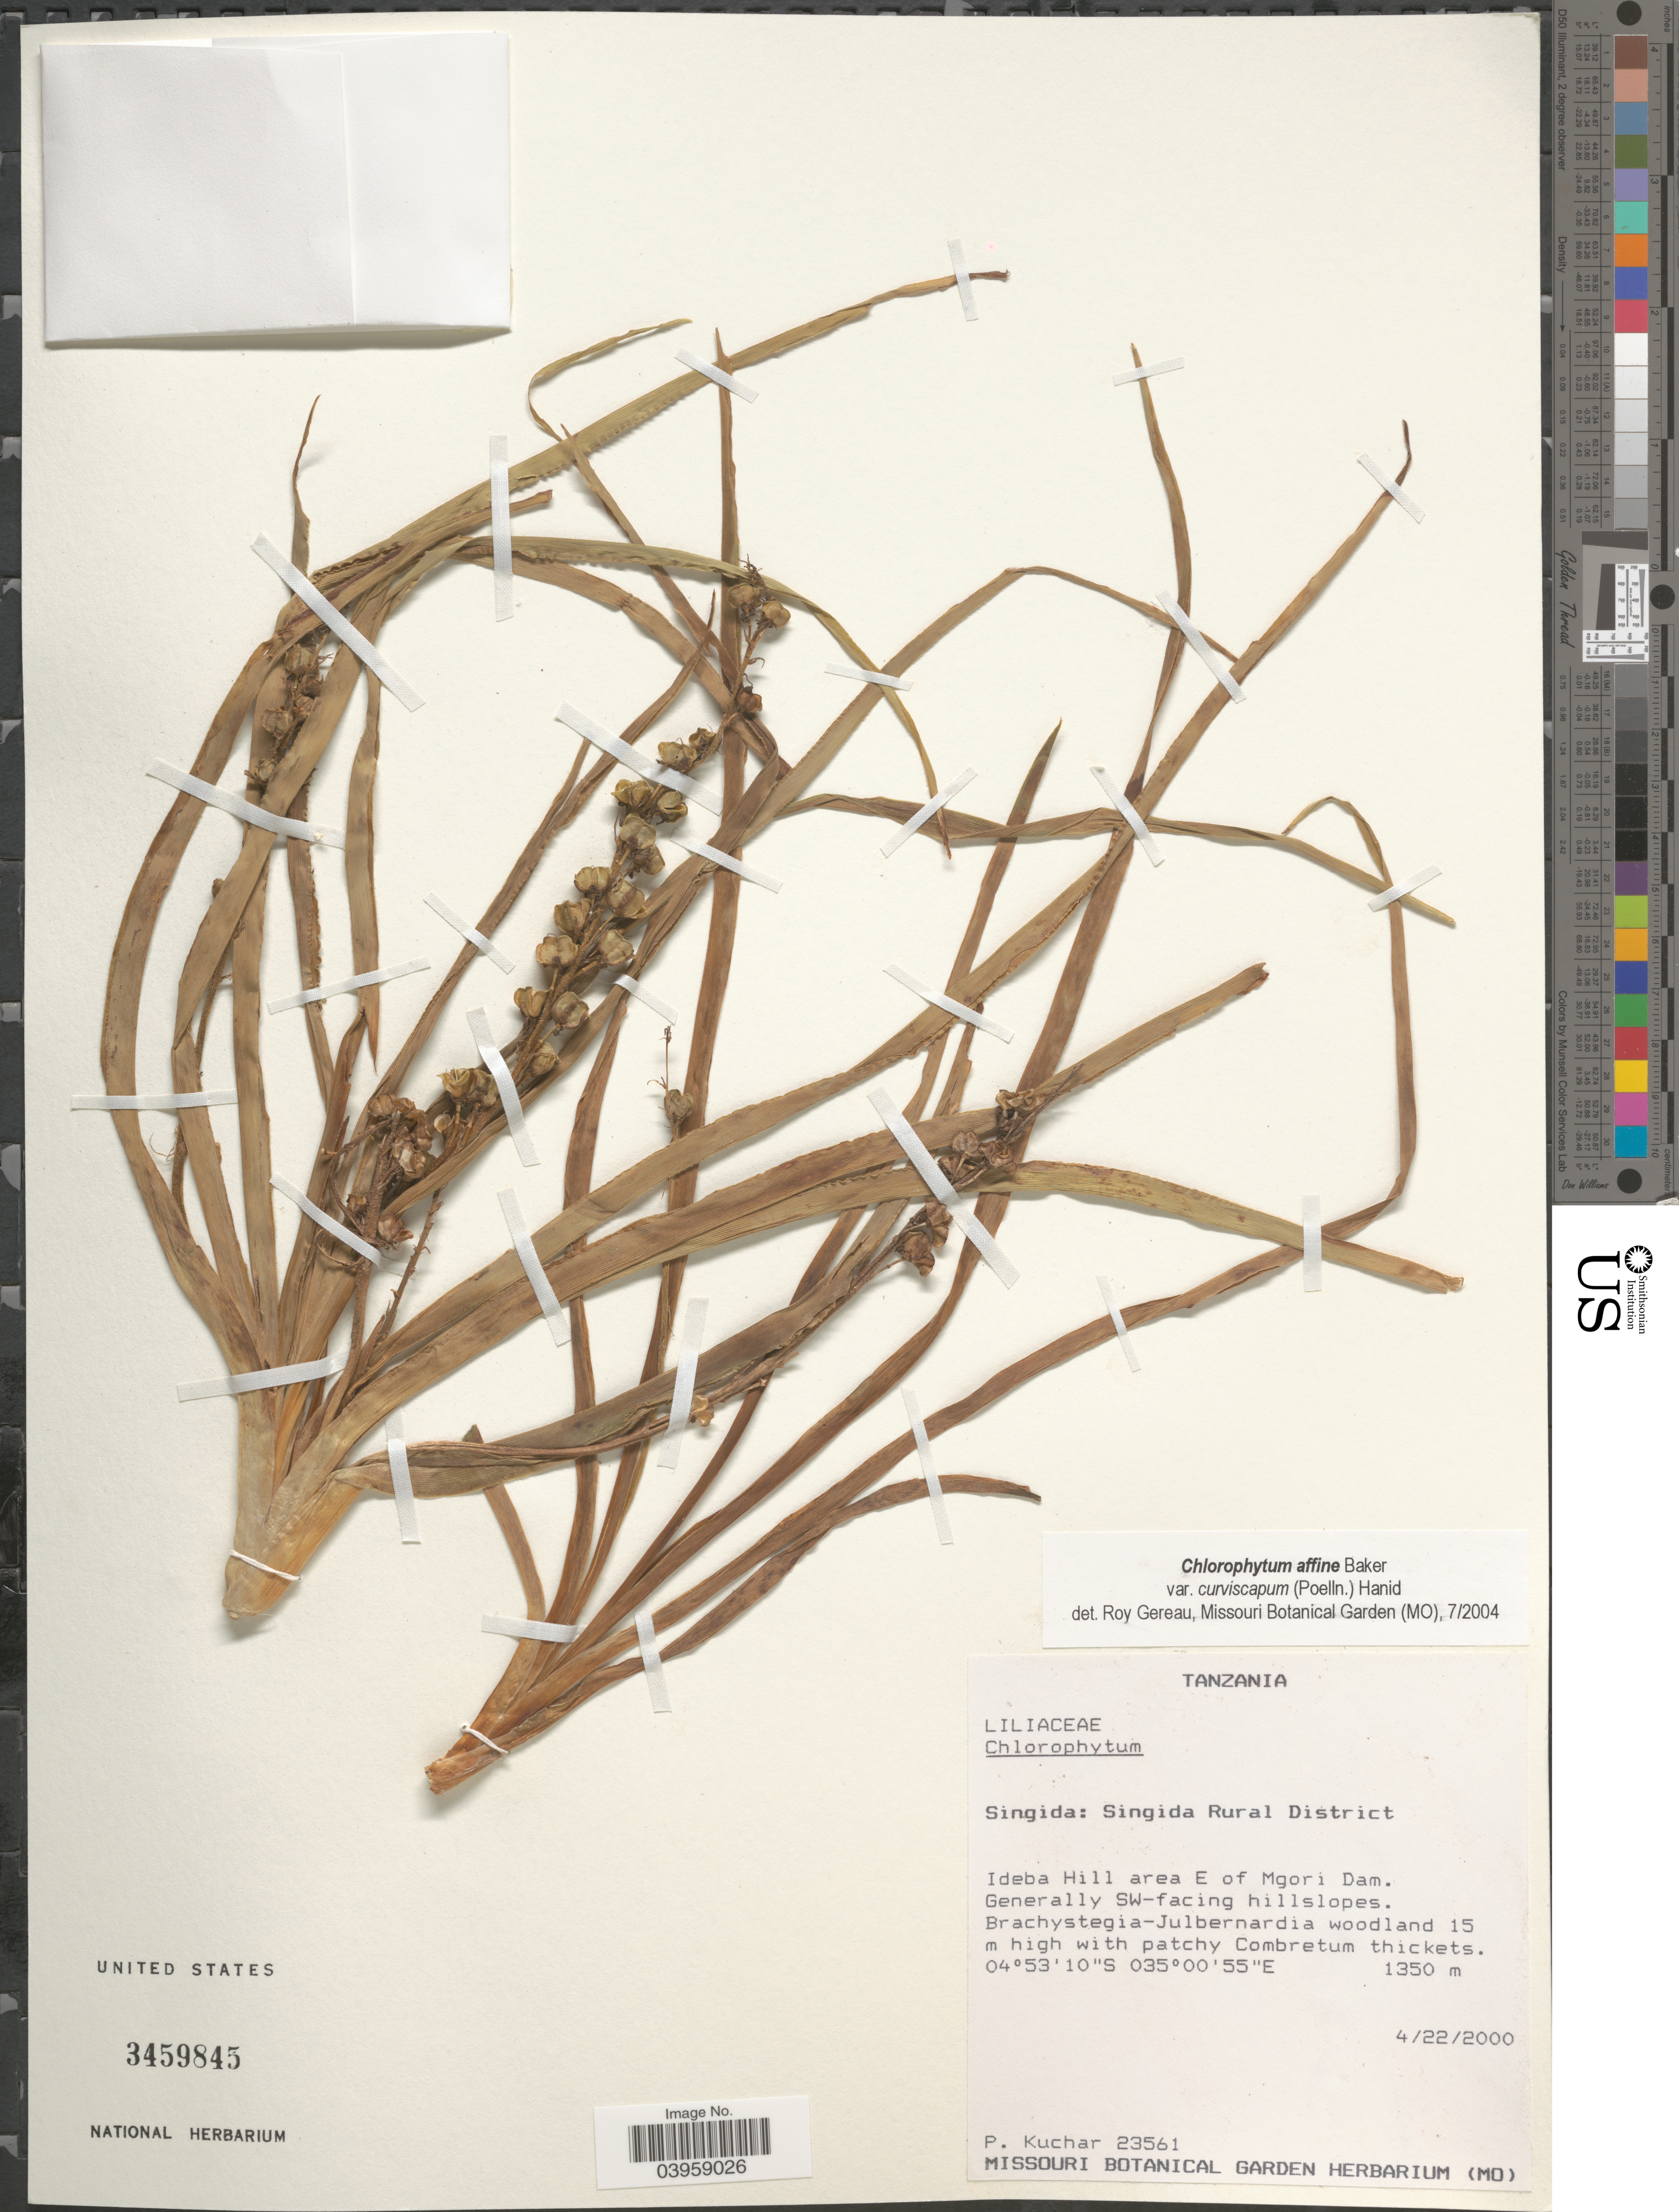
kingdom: Plantae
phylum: Tracheophyta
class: Liliopsida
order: Asparagales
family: Asparagaceae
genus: Chlorophytum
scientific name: Chlorophytum affine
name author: Baker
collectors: P. Kuchar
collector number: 23561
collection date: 2000-04-22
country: Tanzania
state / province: Singida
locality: Singida: Singida Rural District. Ideba Hill area E of Mgori Dam. Generally SW-facing hillslopes.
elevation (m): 1350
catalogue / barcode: US 3459845